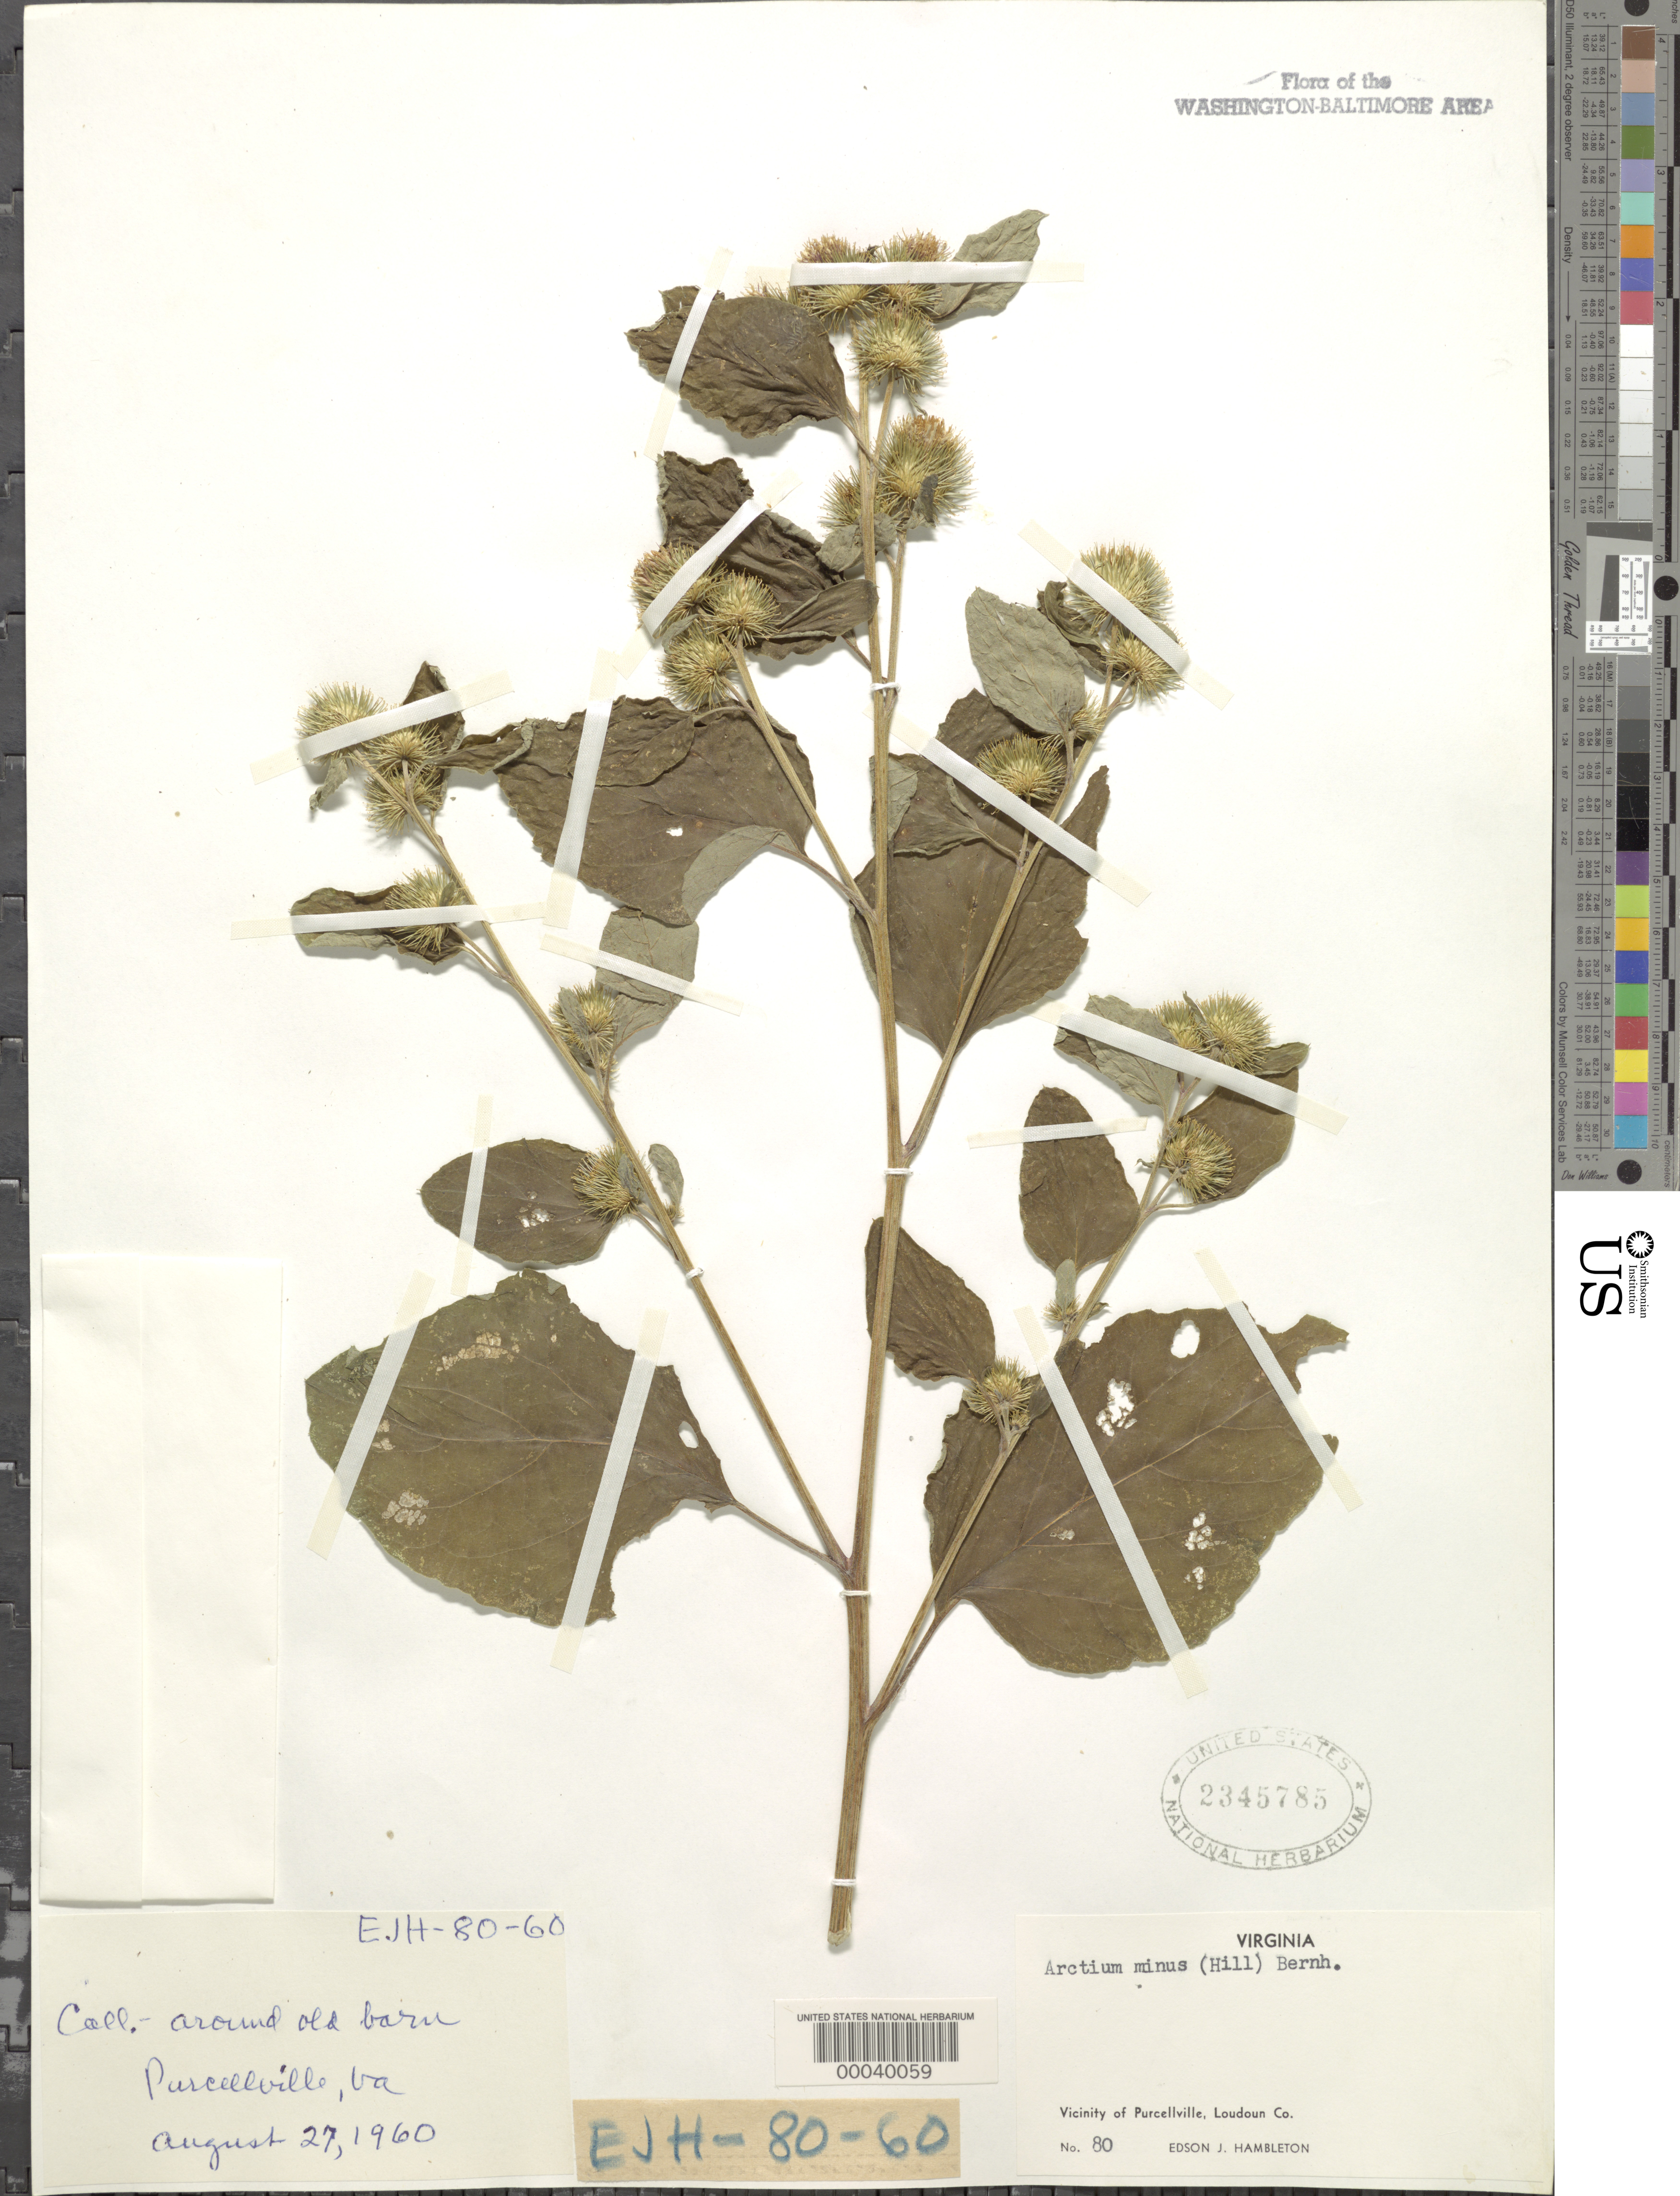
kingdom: Plantae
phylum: Tracheophyta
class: Magnoliopsida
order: Asterales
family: Asteraceae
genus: Arctium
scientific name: Arctium minus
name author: (Hill) Bernh.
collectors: E. Hambleton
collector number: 80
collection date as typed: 27 Aug 1960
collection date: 1960-08-27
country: United States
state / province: Virginia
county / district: Loudoun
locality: Purcellville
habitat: Old barnyard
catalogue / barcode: US 2345785